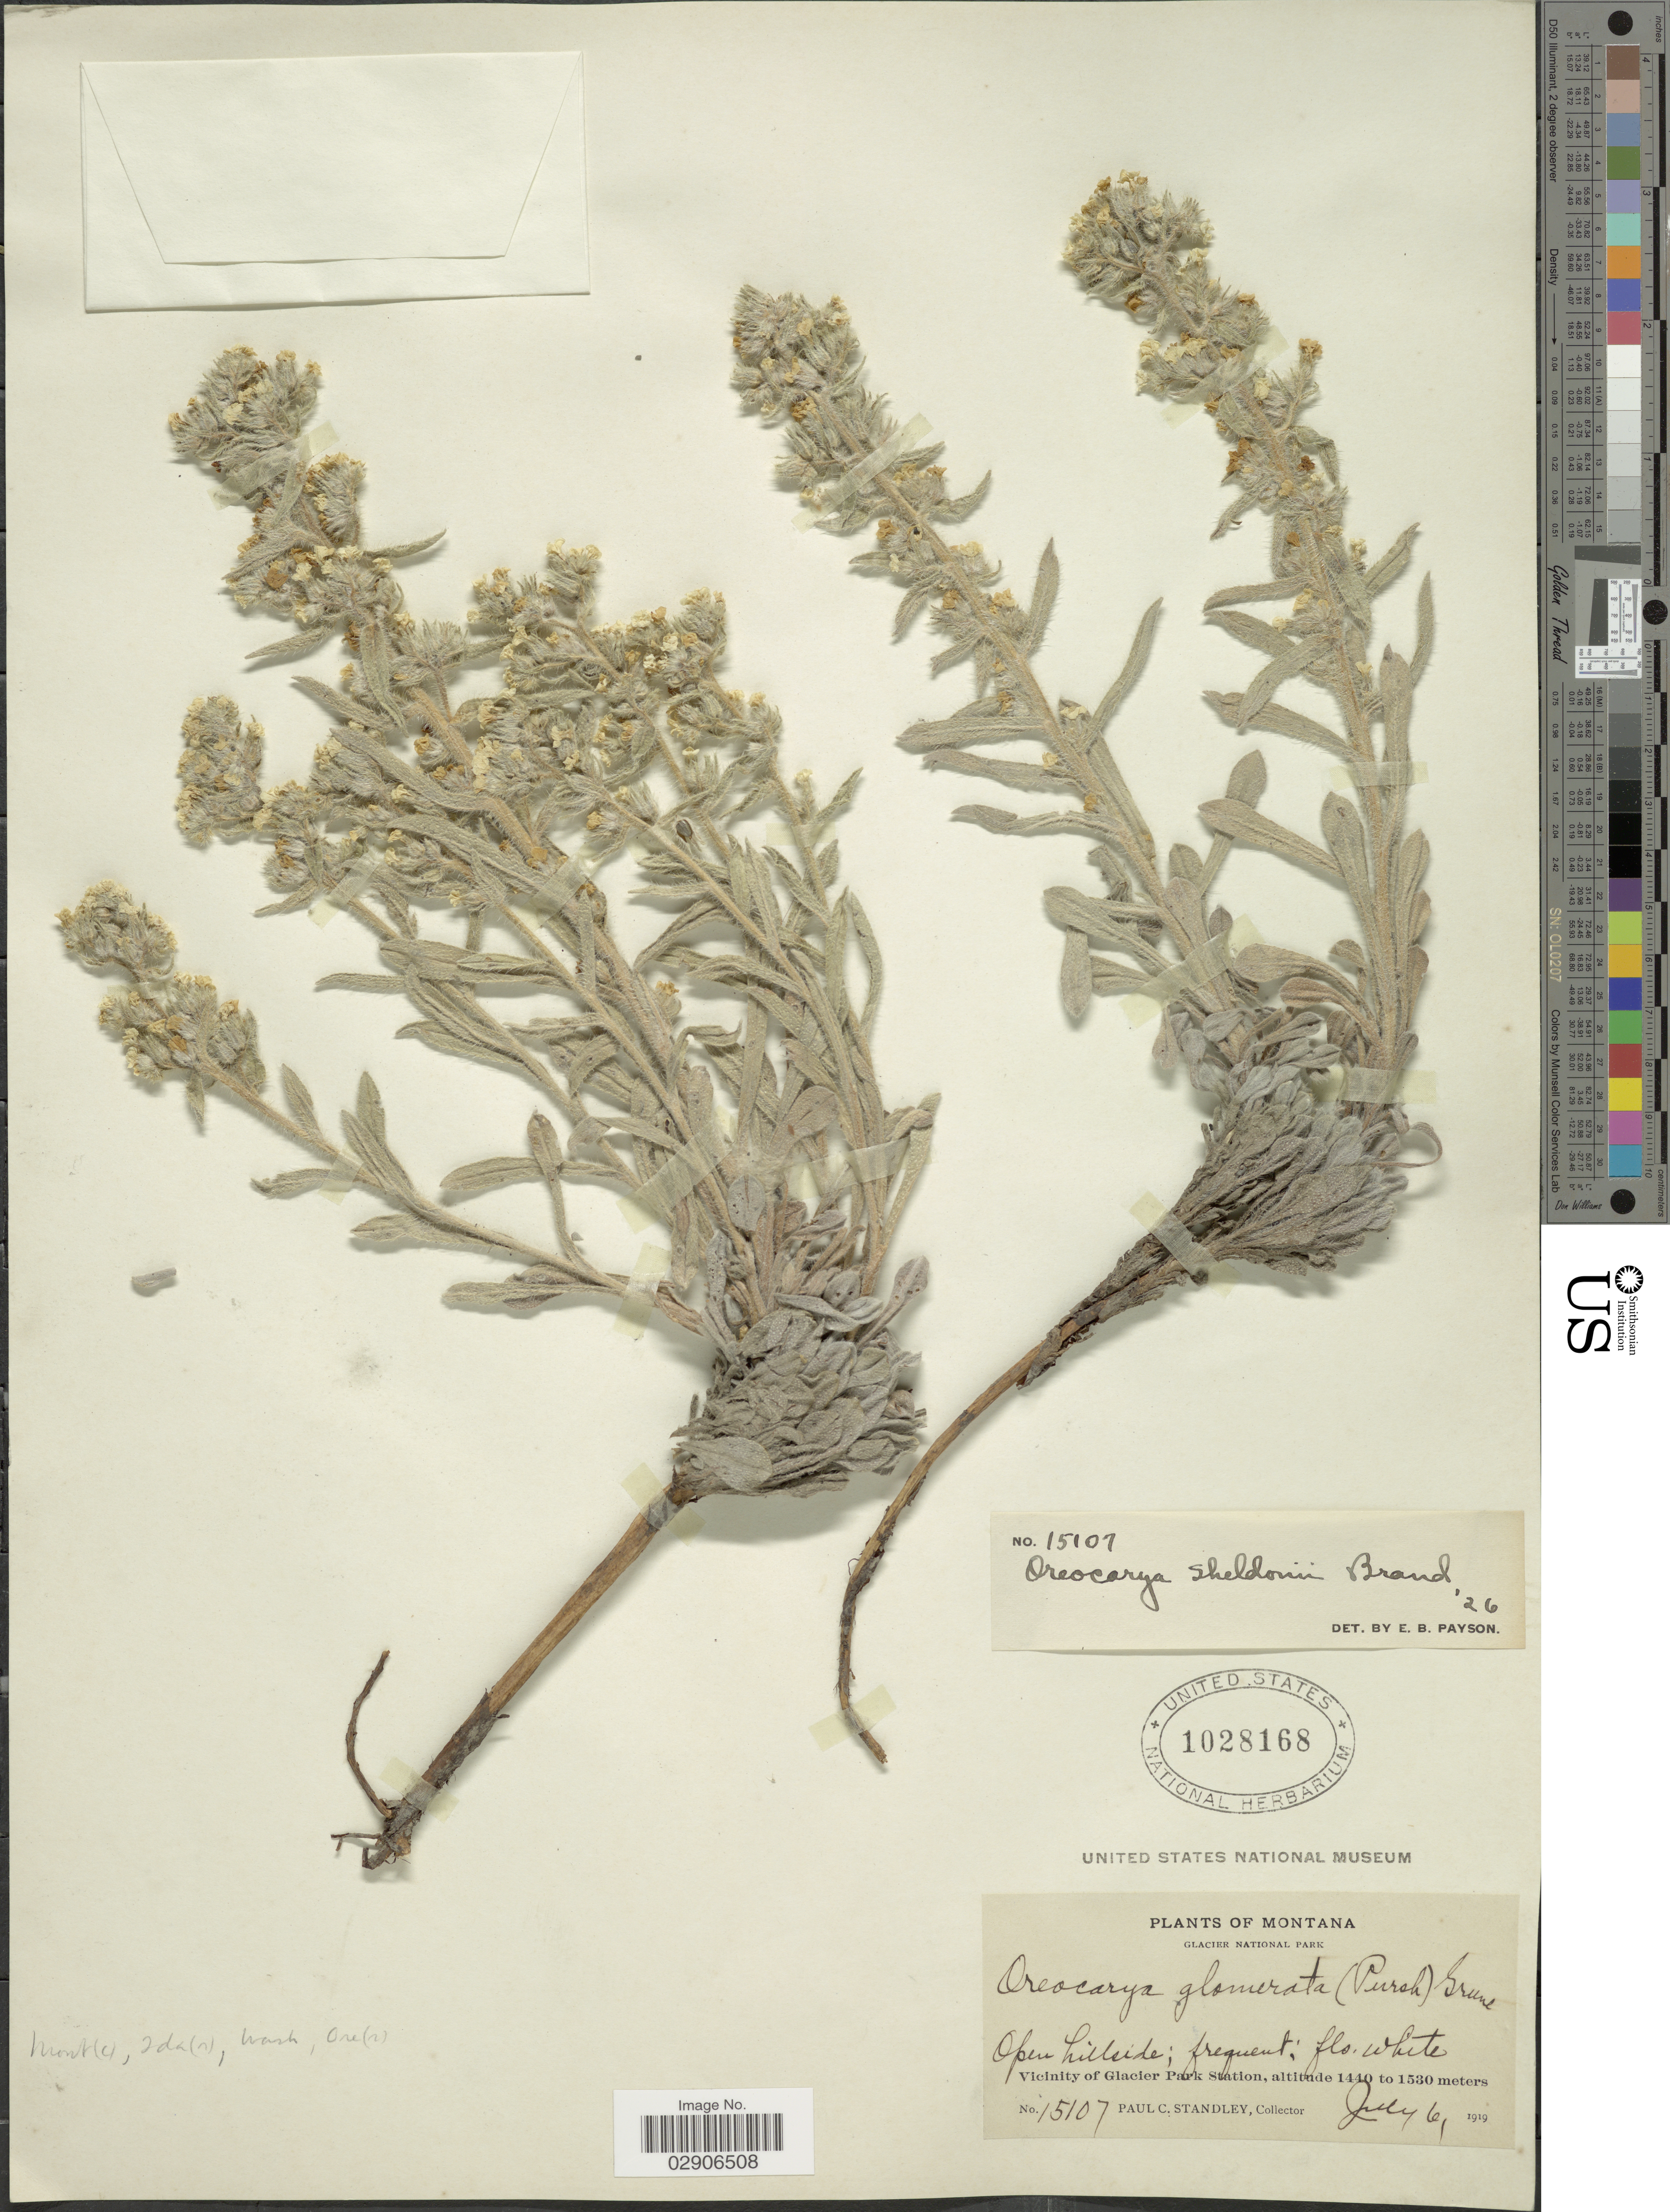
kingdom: Plantae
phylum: Tracheophyta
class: Magnoliopsida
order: Boraginales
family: Boraginaceae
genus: Oreocarya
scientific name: Oreocarya sheldonii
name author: Brandegee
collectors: P. C. Standley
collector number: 15107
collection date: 1919-07-06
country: United States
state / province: Montana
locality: Glacier National Park. Vicinity of Glacier Park Station.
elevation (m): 1440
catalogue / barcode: US 1028168